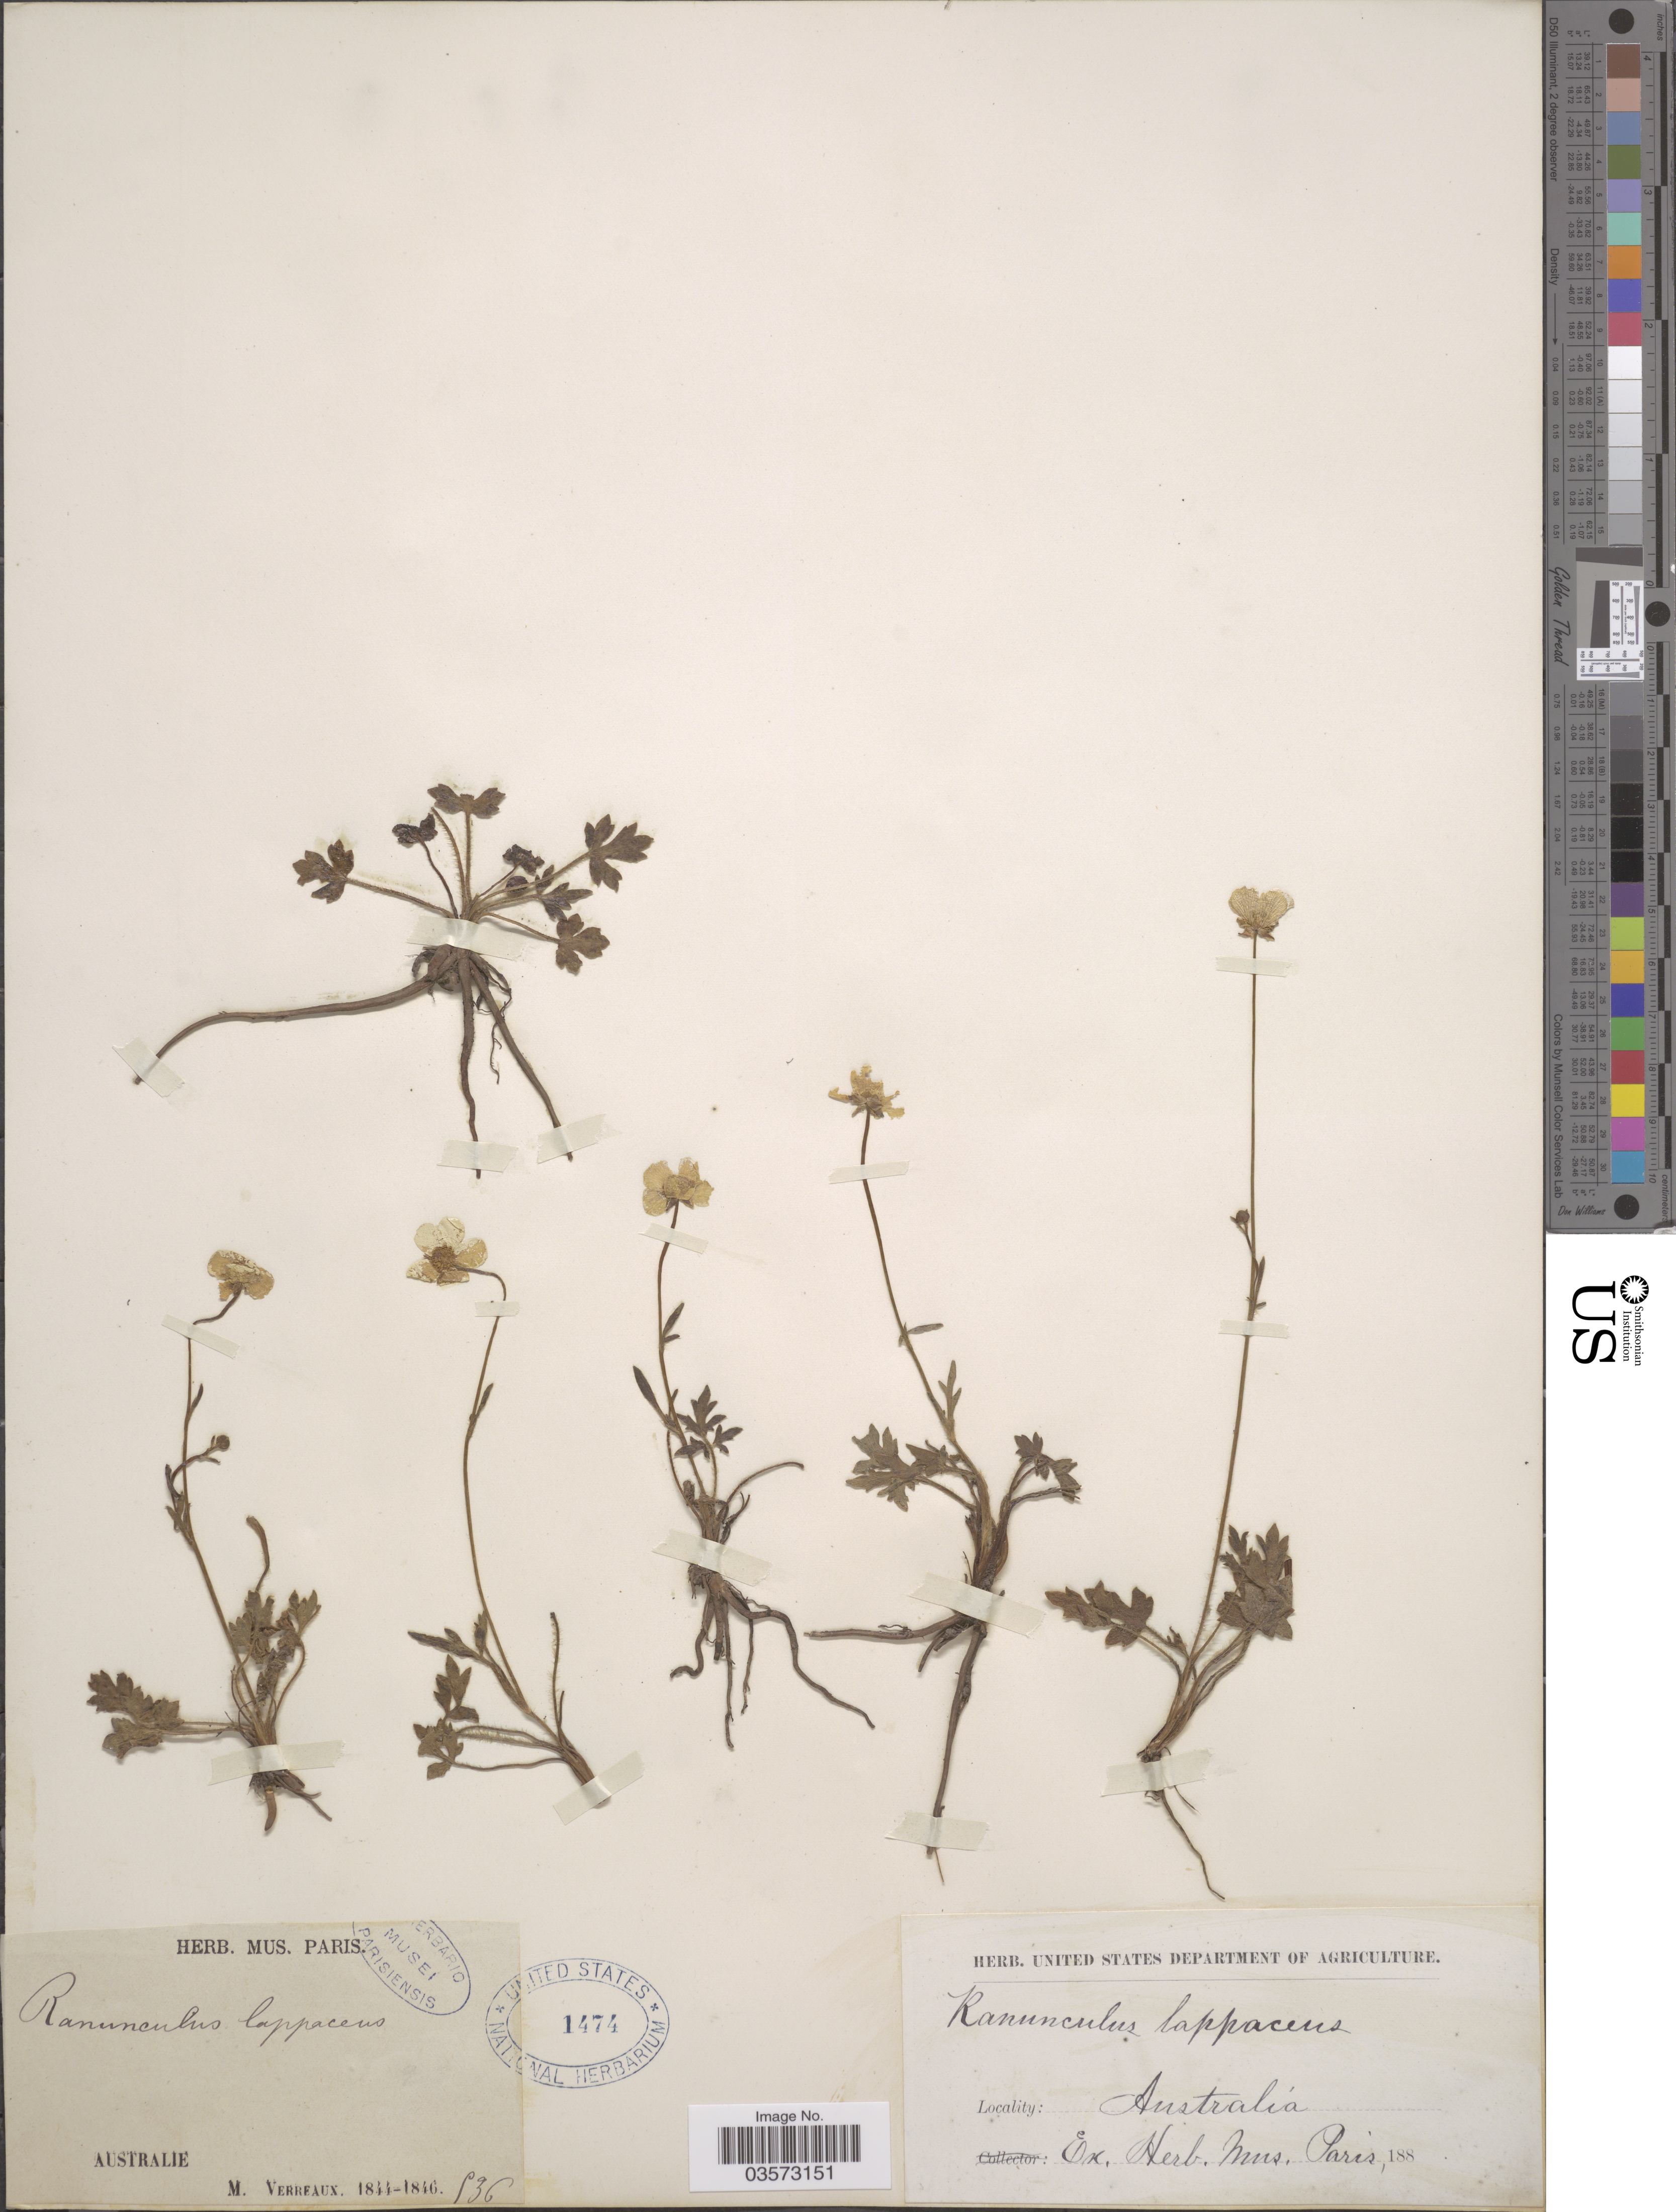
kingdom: Plantae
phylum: Tracheophyta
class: Magnoliopsida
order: Ranunculales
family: Ranunculaceae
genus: Ranunculus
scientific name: Ranunculus lappaceus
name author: Sm.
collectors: M. Verreaux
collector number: S36*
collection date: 1844/1846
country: Australia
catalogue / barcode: US 1474